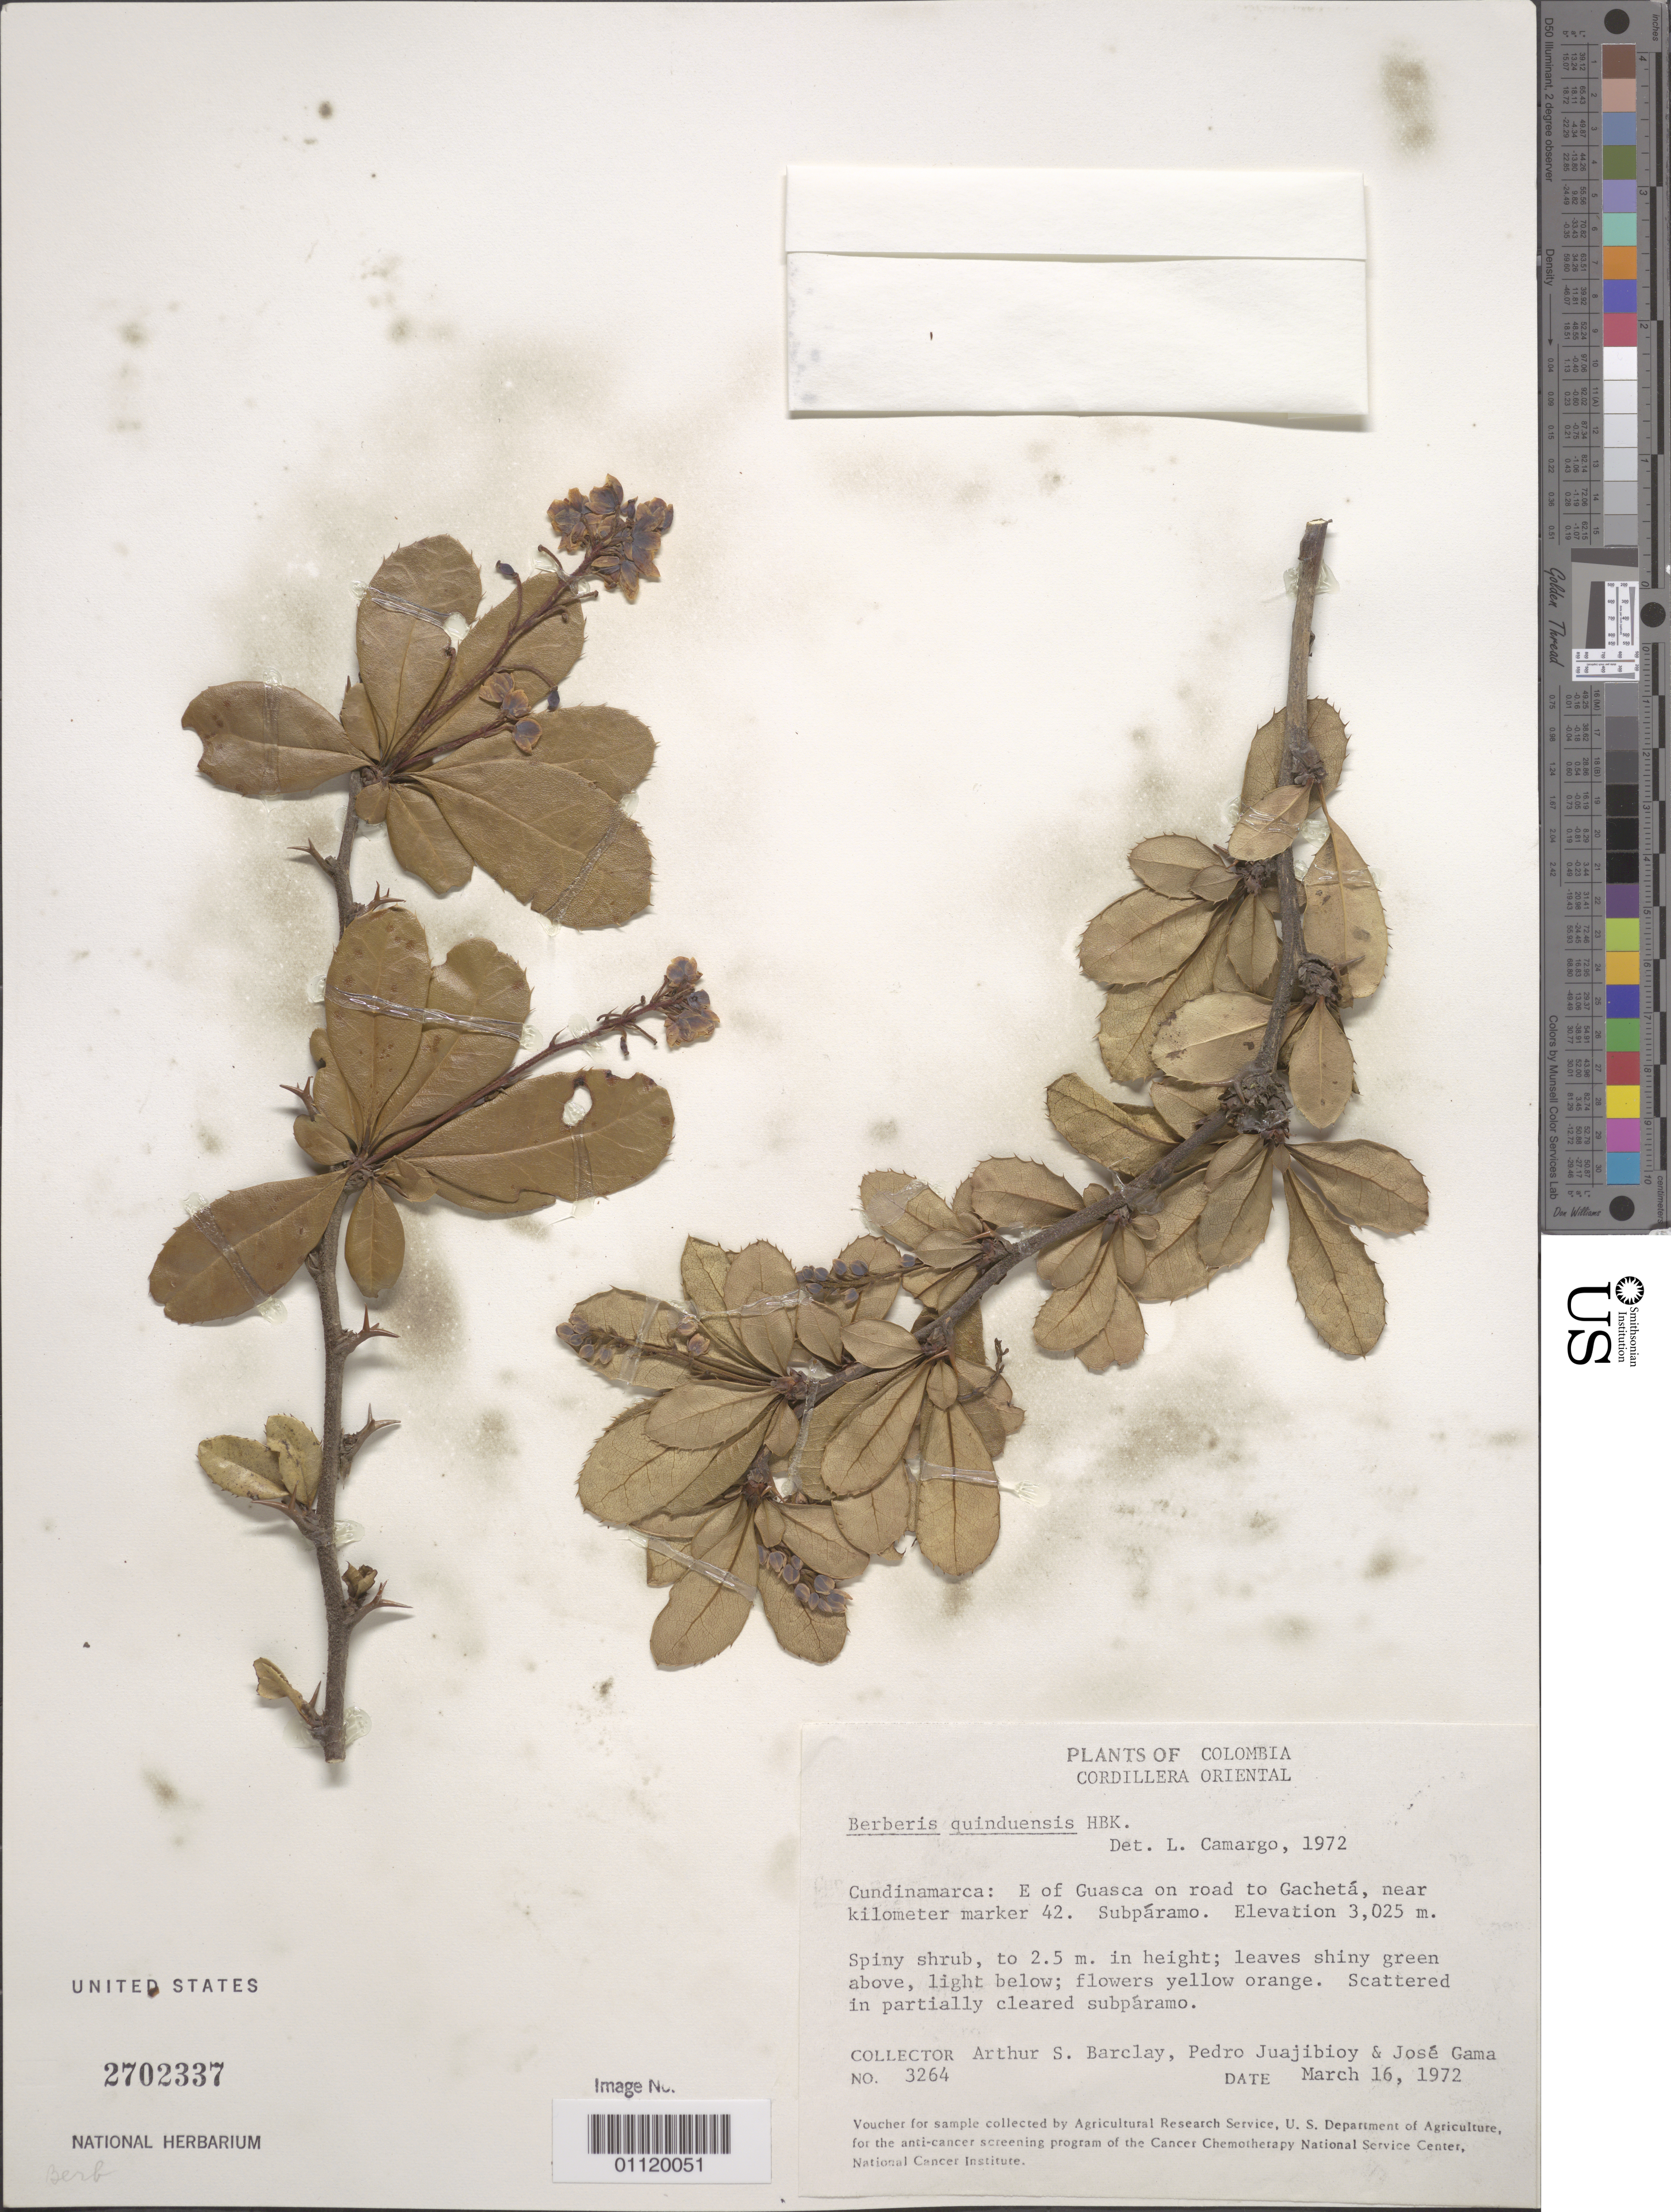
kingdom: Plantae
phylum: Tracheophyta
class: Magnoliopsida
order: Ranunculales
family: Berberidaceae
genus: Berberis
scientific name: Berberis quindiuensis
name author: Kunth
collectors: A. S. Barclay, P. Juajibioy & J. Gama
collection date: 1972-03-16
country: Colombia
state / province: Cundinamarca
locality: Cordillera Oriental. East of Guasca on road to Gacheta, near kilometer marker 42. Subparamo.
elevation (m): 3025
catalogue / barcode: US 2702337